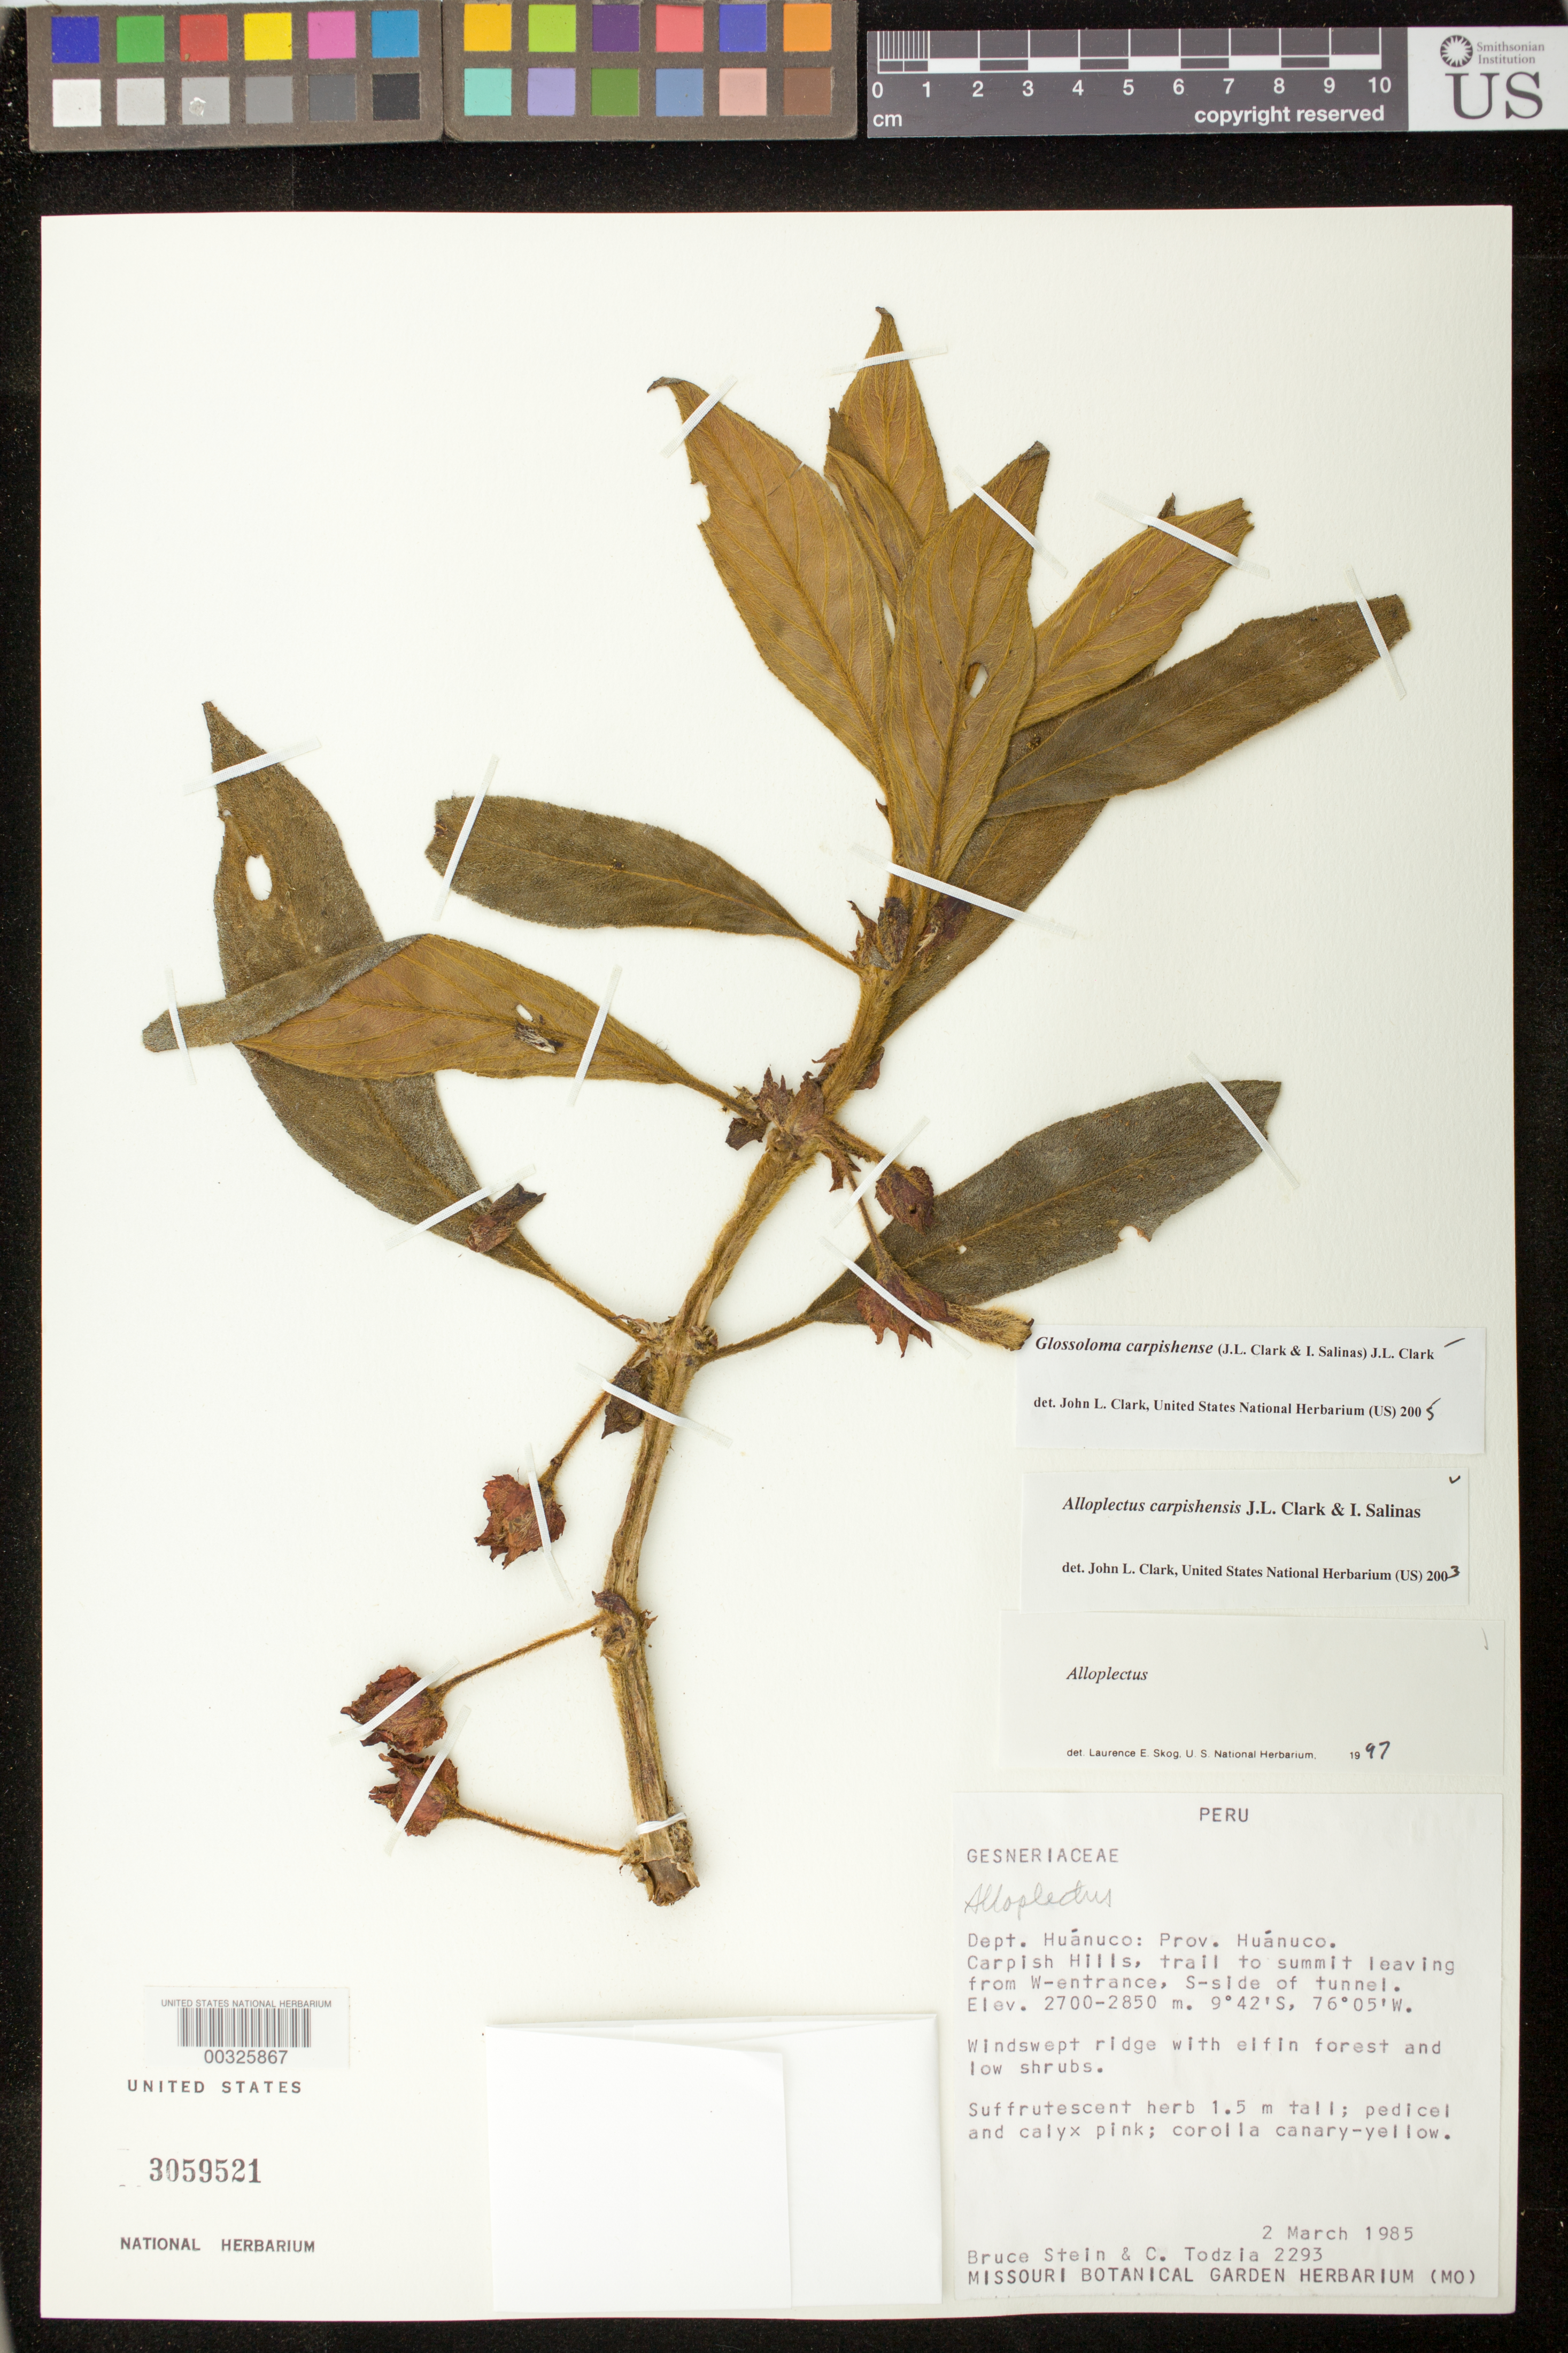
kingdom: Plantae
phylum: Tracheophyta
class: Magnoliopsida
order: Lamiales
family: Gesneriaceae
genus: Glossoloma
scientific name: Glossoloma carpishense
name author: (J.L. Clark & I. Salinas) J.L. Clark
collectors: B. A. Stein & C. A. Todzia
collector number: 2293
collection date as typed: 02 Mar 1985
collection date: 1985-03-02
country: Peru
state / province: Huánuco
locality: Carpish Hills, trail to summit leaving from W-entrance, S-side of tunnel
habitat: Windswept ridge with elfin forest and low shrubs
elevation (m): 2700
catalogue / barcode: US 3059521